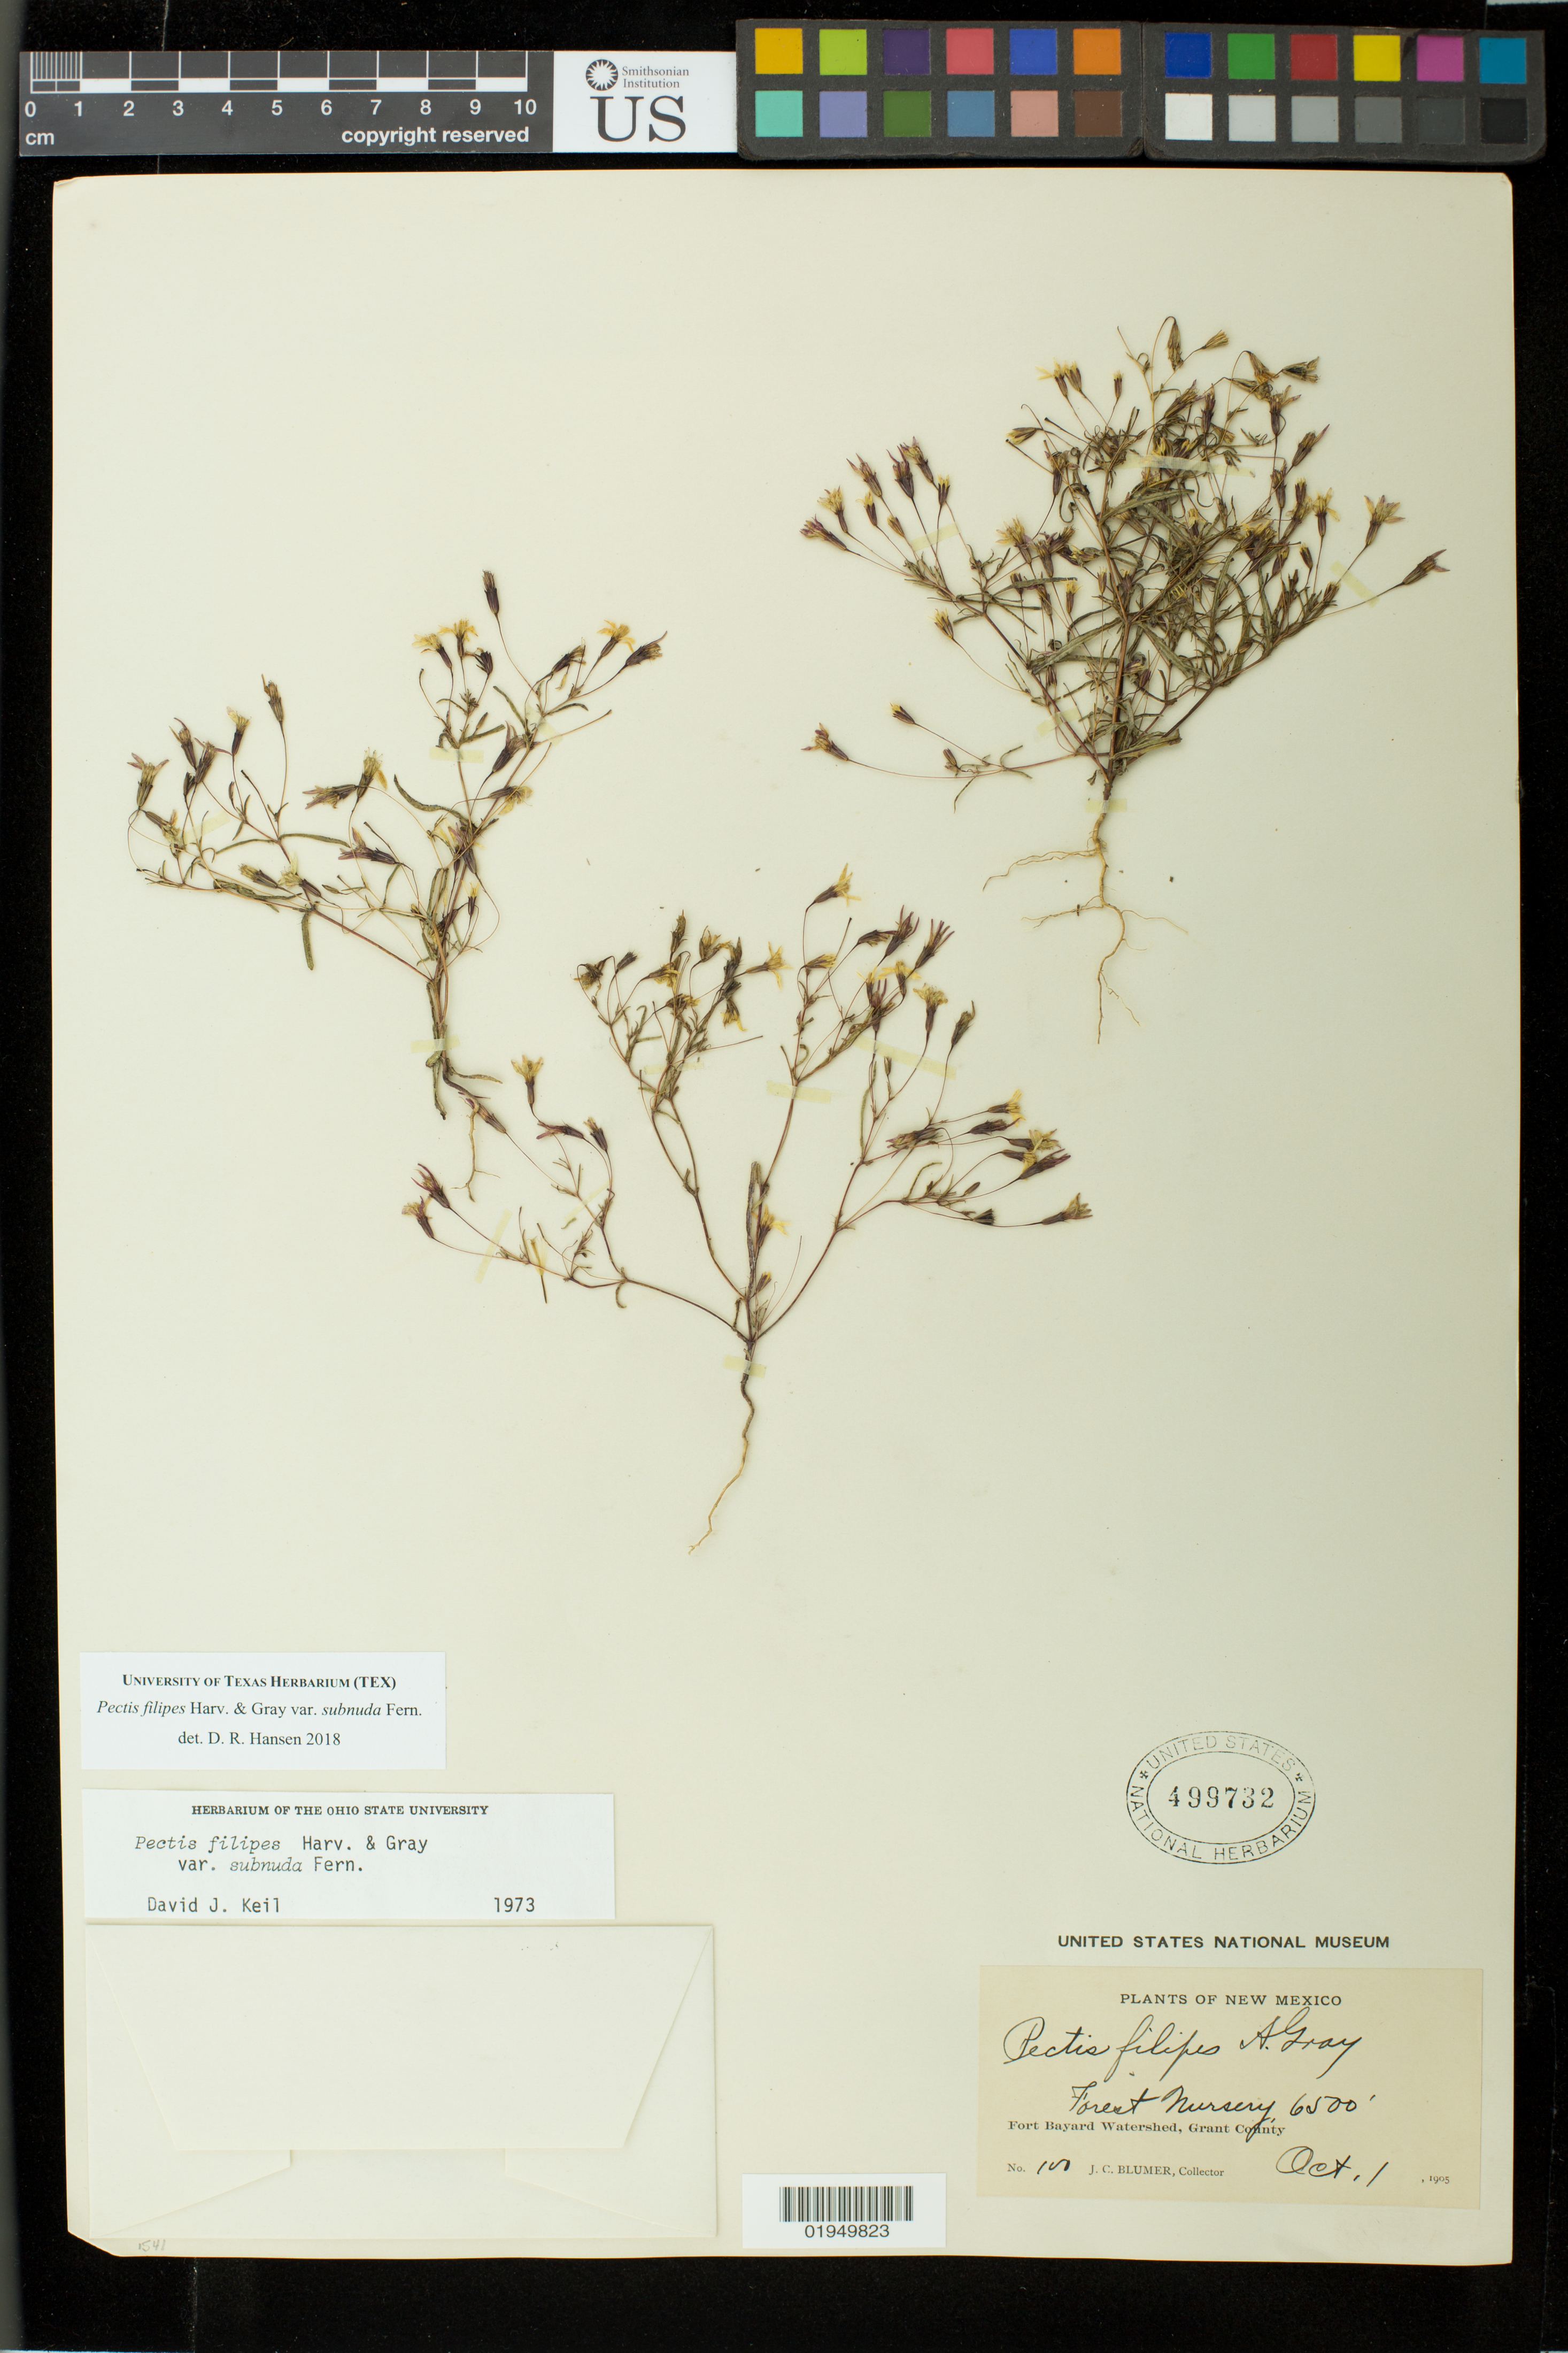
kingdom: Plantae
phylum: Tracheophyta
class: Magnoliopsida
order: Asterales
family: Asteraceae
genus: Pectis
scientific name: Pectis filipes var. subnuda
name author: Fernald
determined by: Hansen, D. R.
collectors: J. C. Blumer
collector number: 100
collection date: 1905-10-01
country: United States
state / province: New Mexico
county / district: Grant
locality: Forest nursery. Fort Bayard Watershed.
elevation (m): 1981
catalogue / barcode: US 499732